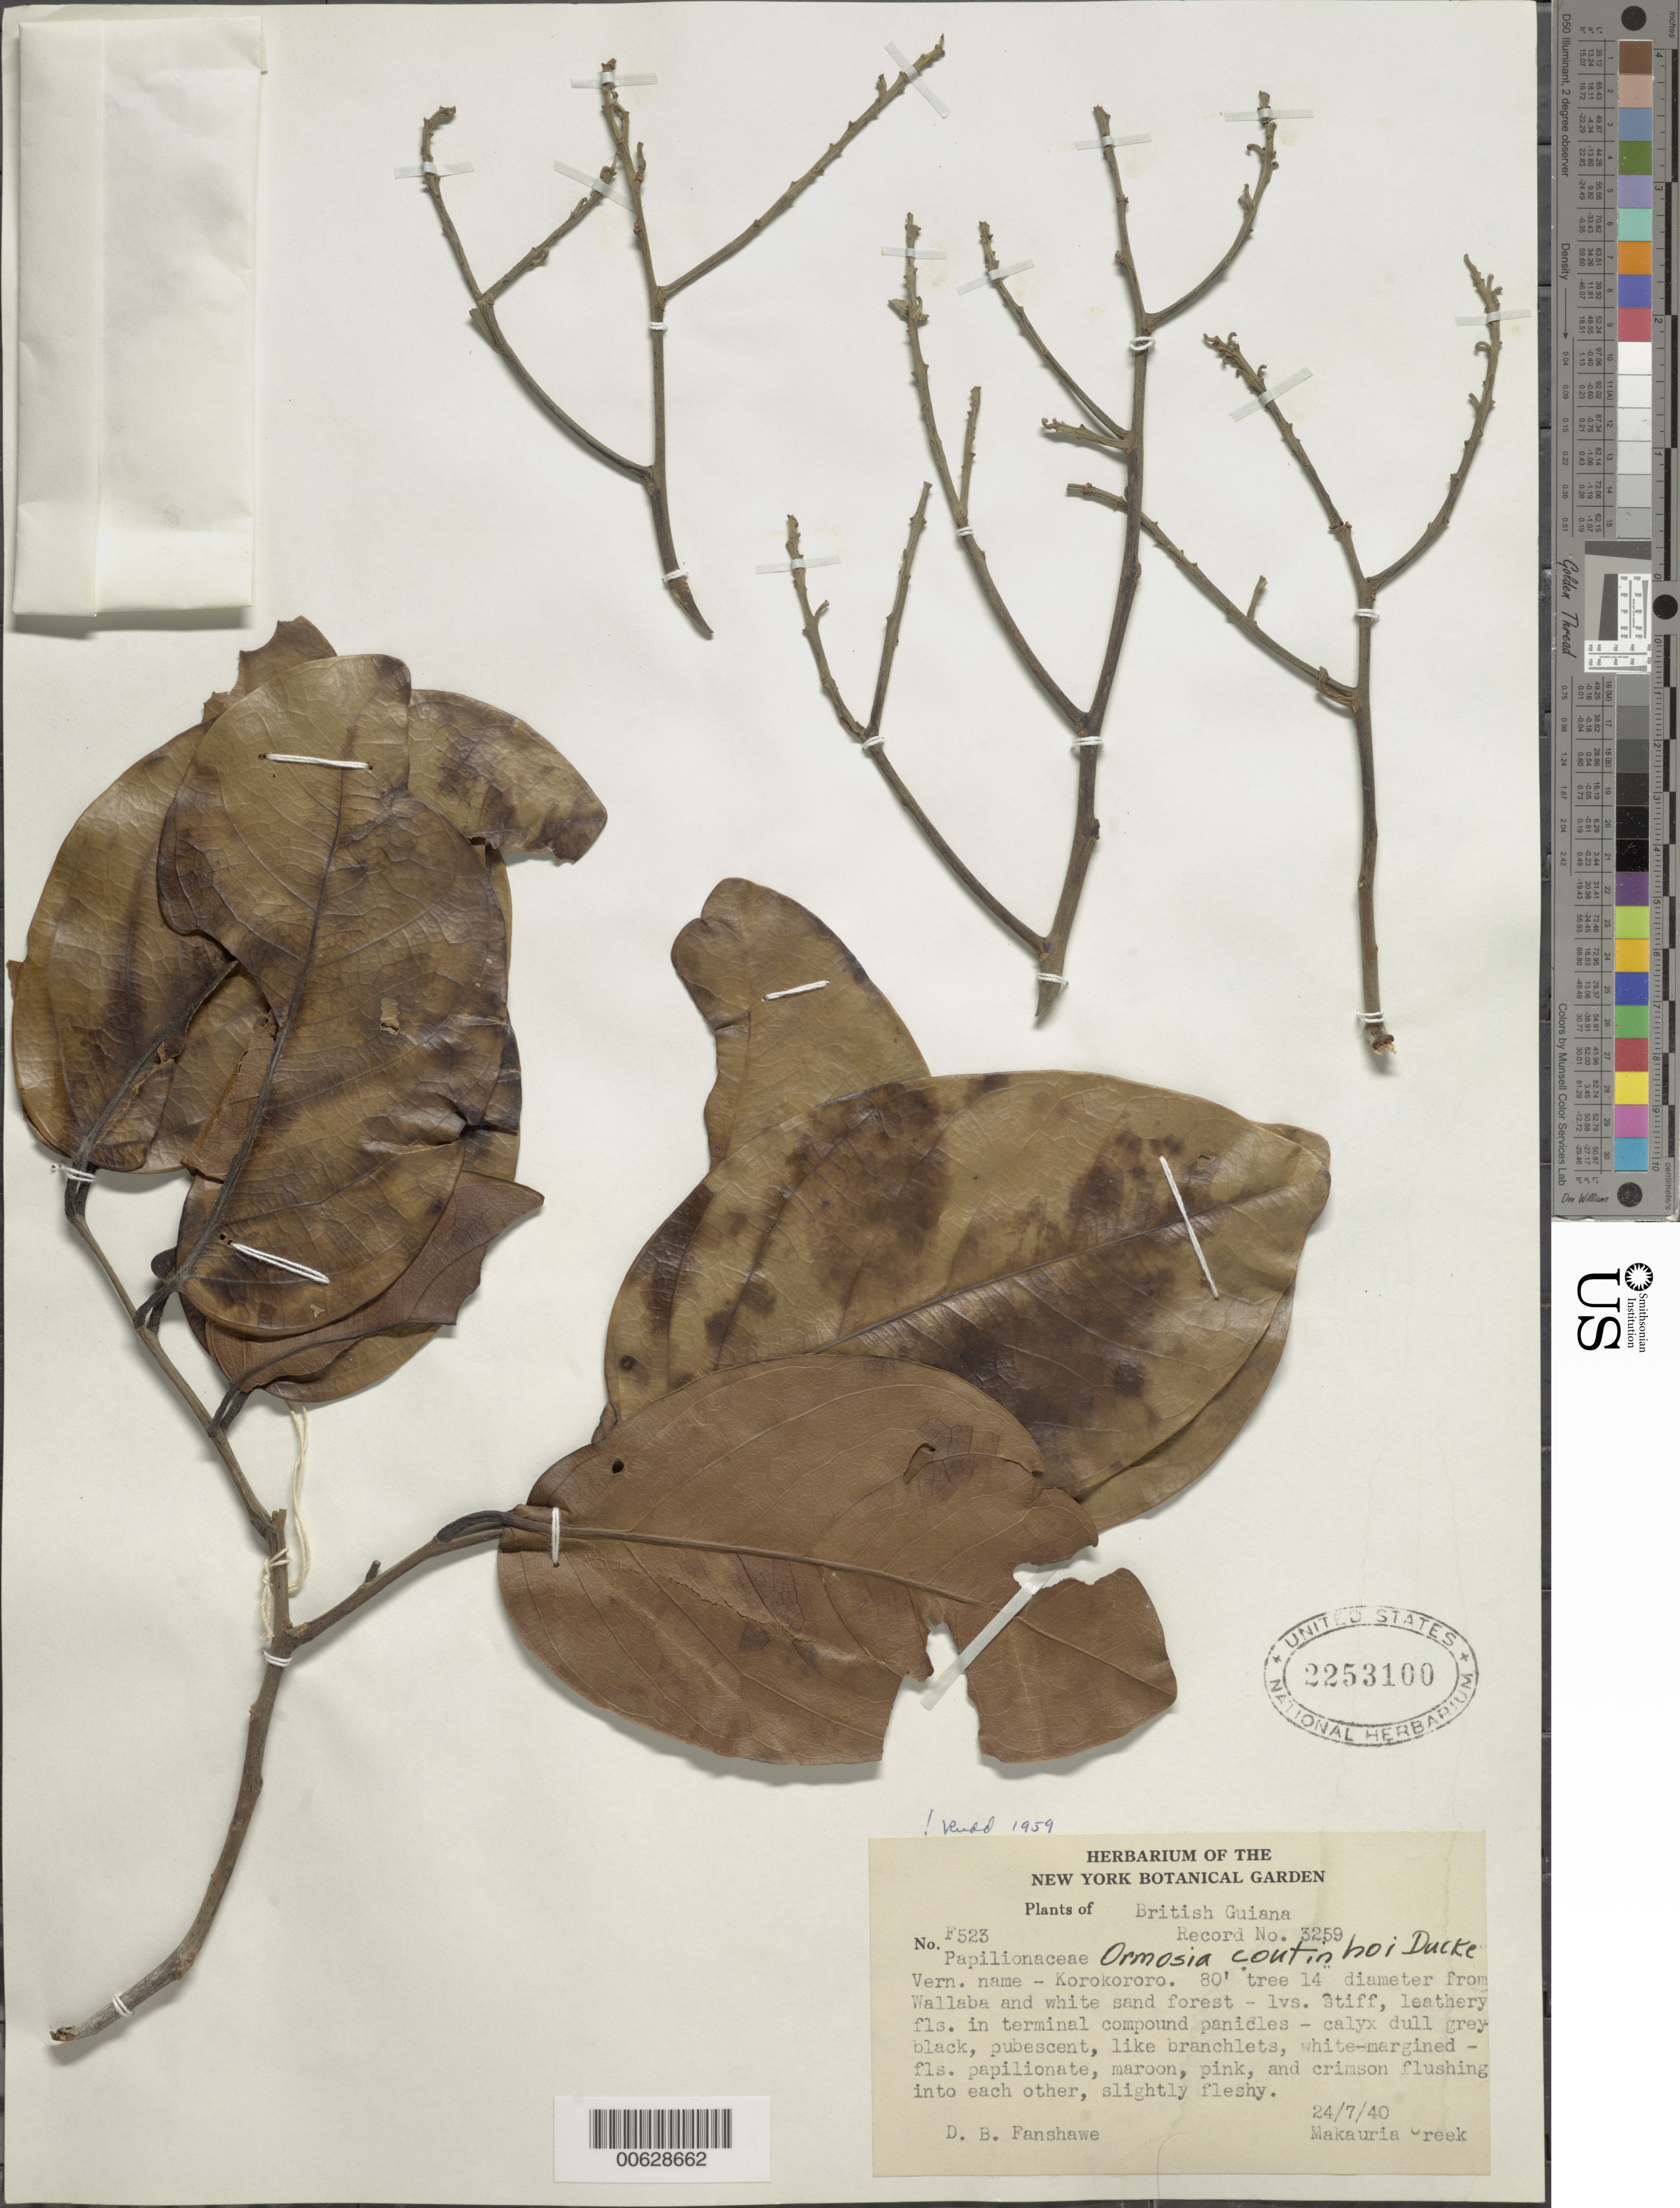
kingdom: Plantae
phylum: Tracheophyta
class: Magnoliopsida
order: Fabales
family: Fabaceae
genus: Ormosia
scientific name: Ormosia coutinhoi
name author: Ducke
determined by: Rudd, V. E.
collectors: D. B. Fanshawe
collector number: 3259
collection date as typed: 24-Jul-40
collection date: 1940-07-24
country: Guyana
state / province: Cuyuni-Mazaruni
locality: Makouria Creek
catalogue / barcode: US 2253100